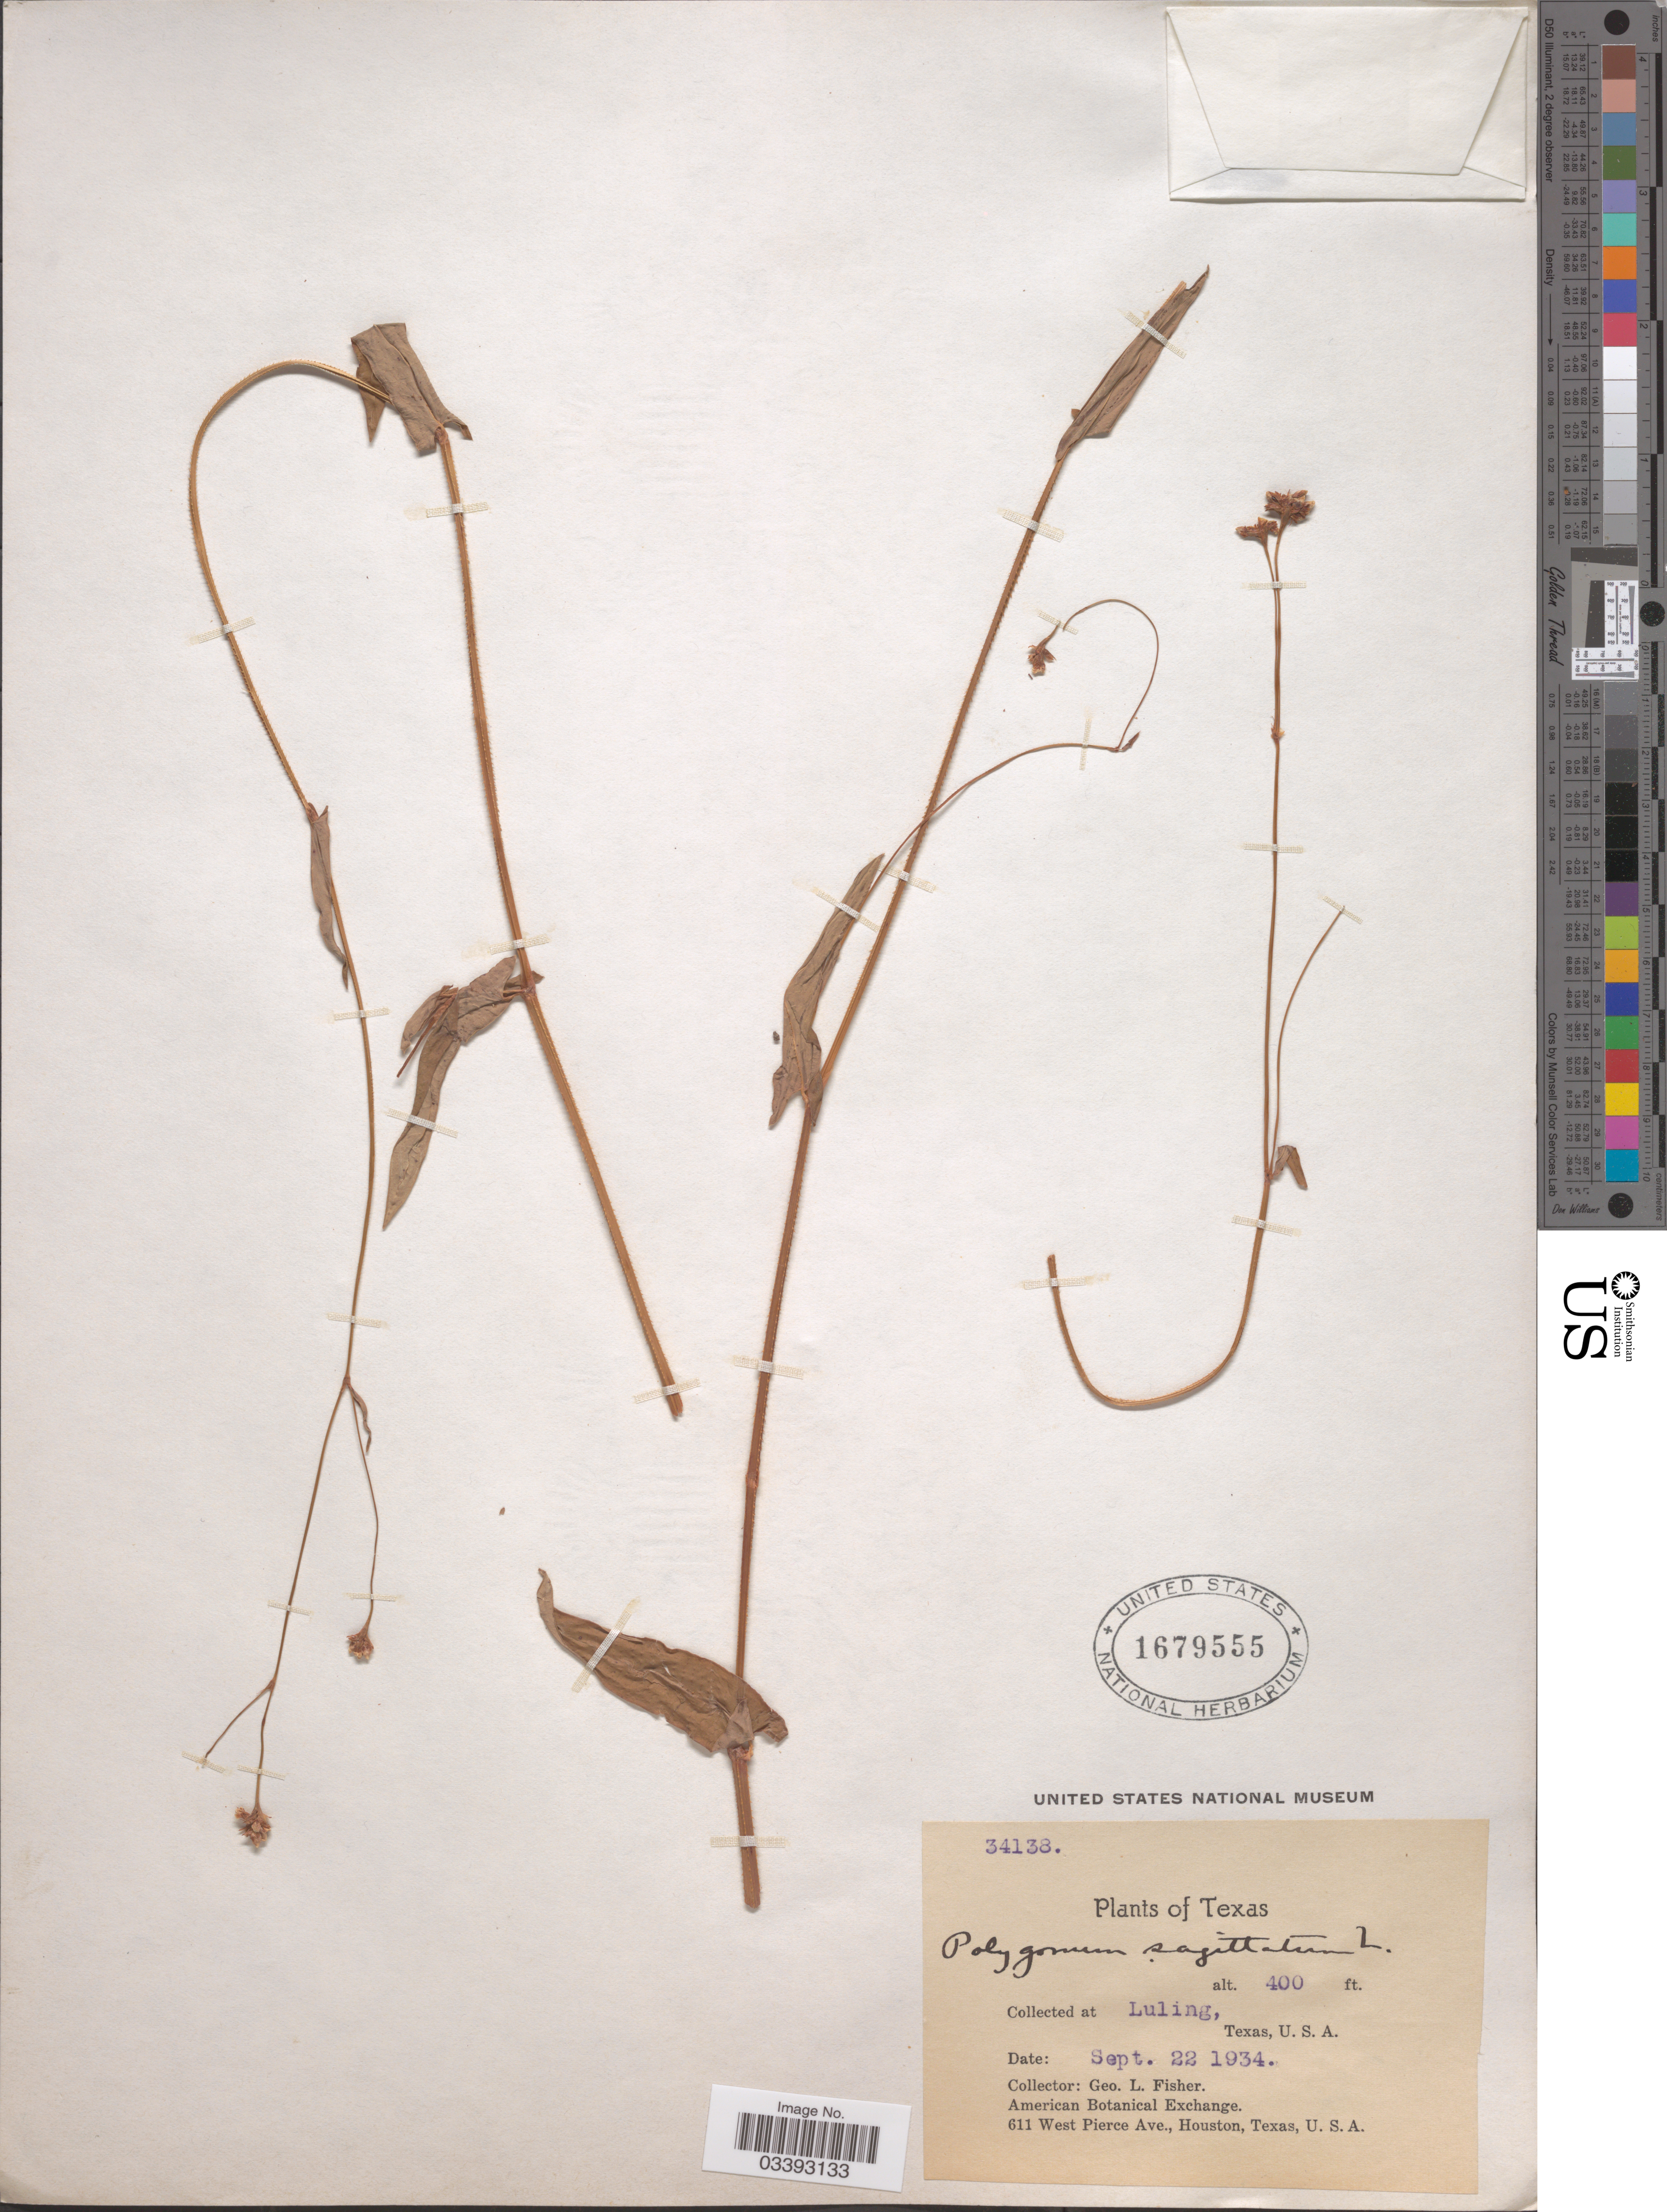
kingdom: Plantae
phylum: Tracheophyta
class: Magnoliopsida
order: Caryophyllales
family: Polygonaceae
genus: Persicaria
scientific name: Persicaria sagittata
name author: (L.) H. Gross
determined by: Atha, D. E.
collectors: G. L. Fisher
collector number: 34138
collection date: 1934-09-22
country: United States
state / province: Texas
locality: Luling.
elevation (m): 122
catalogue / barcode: US 1679555